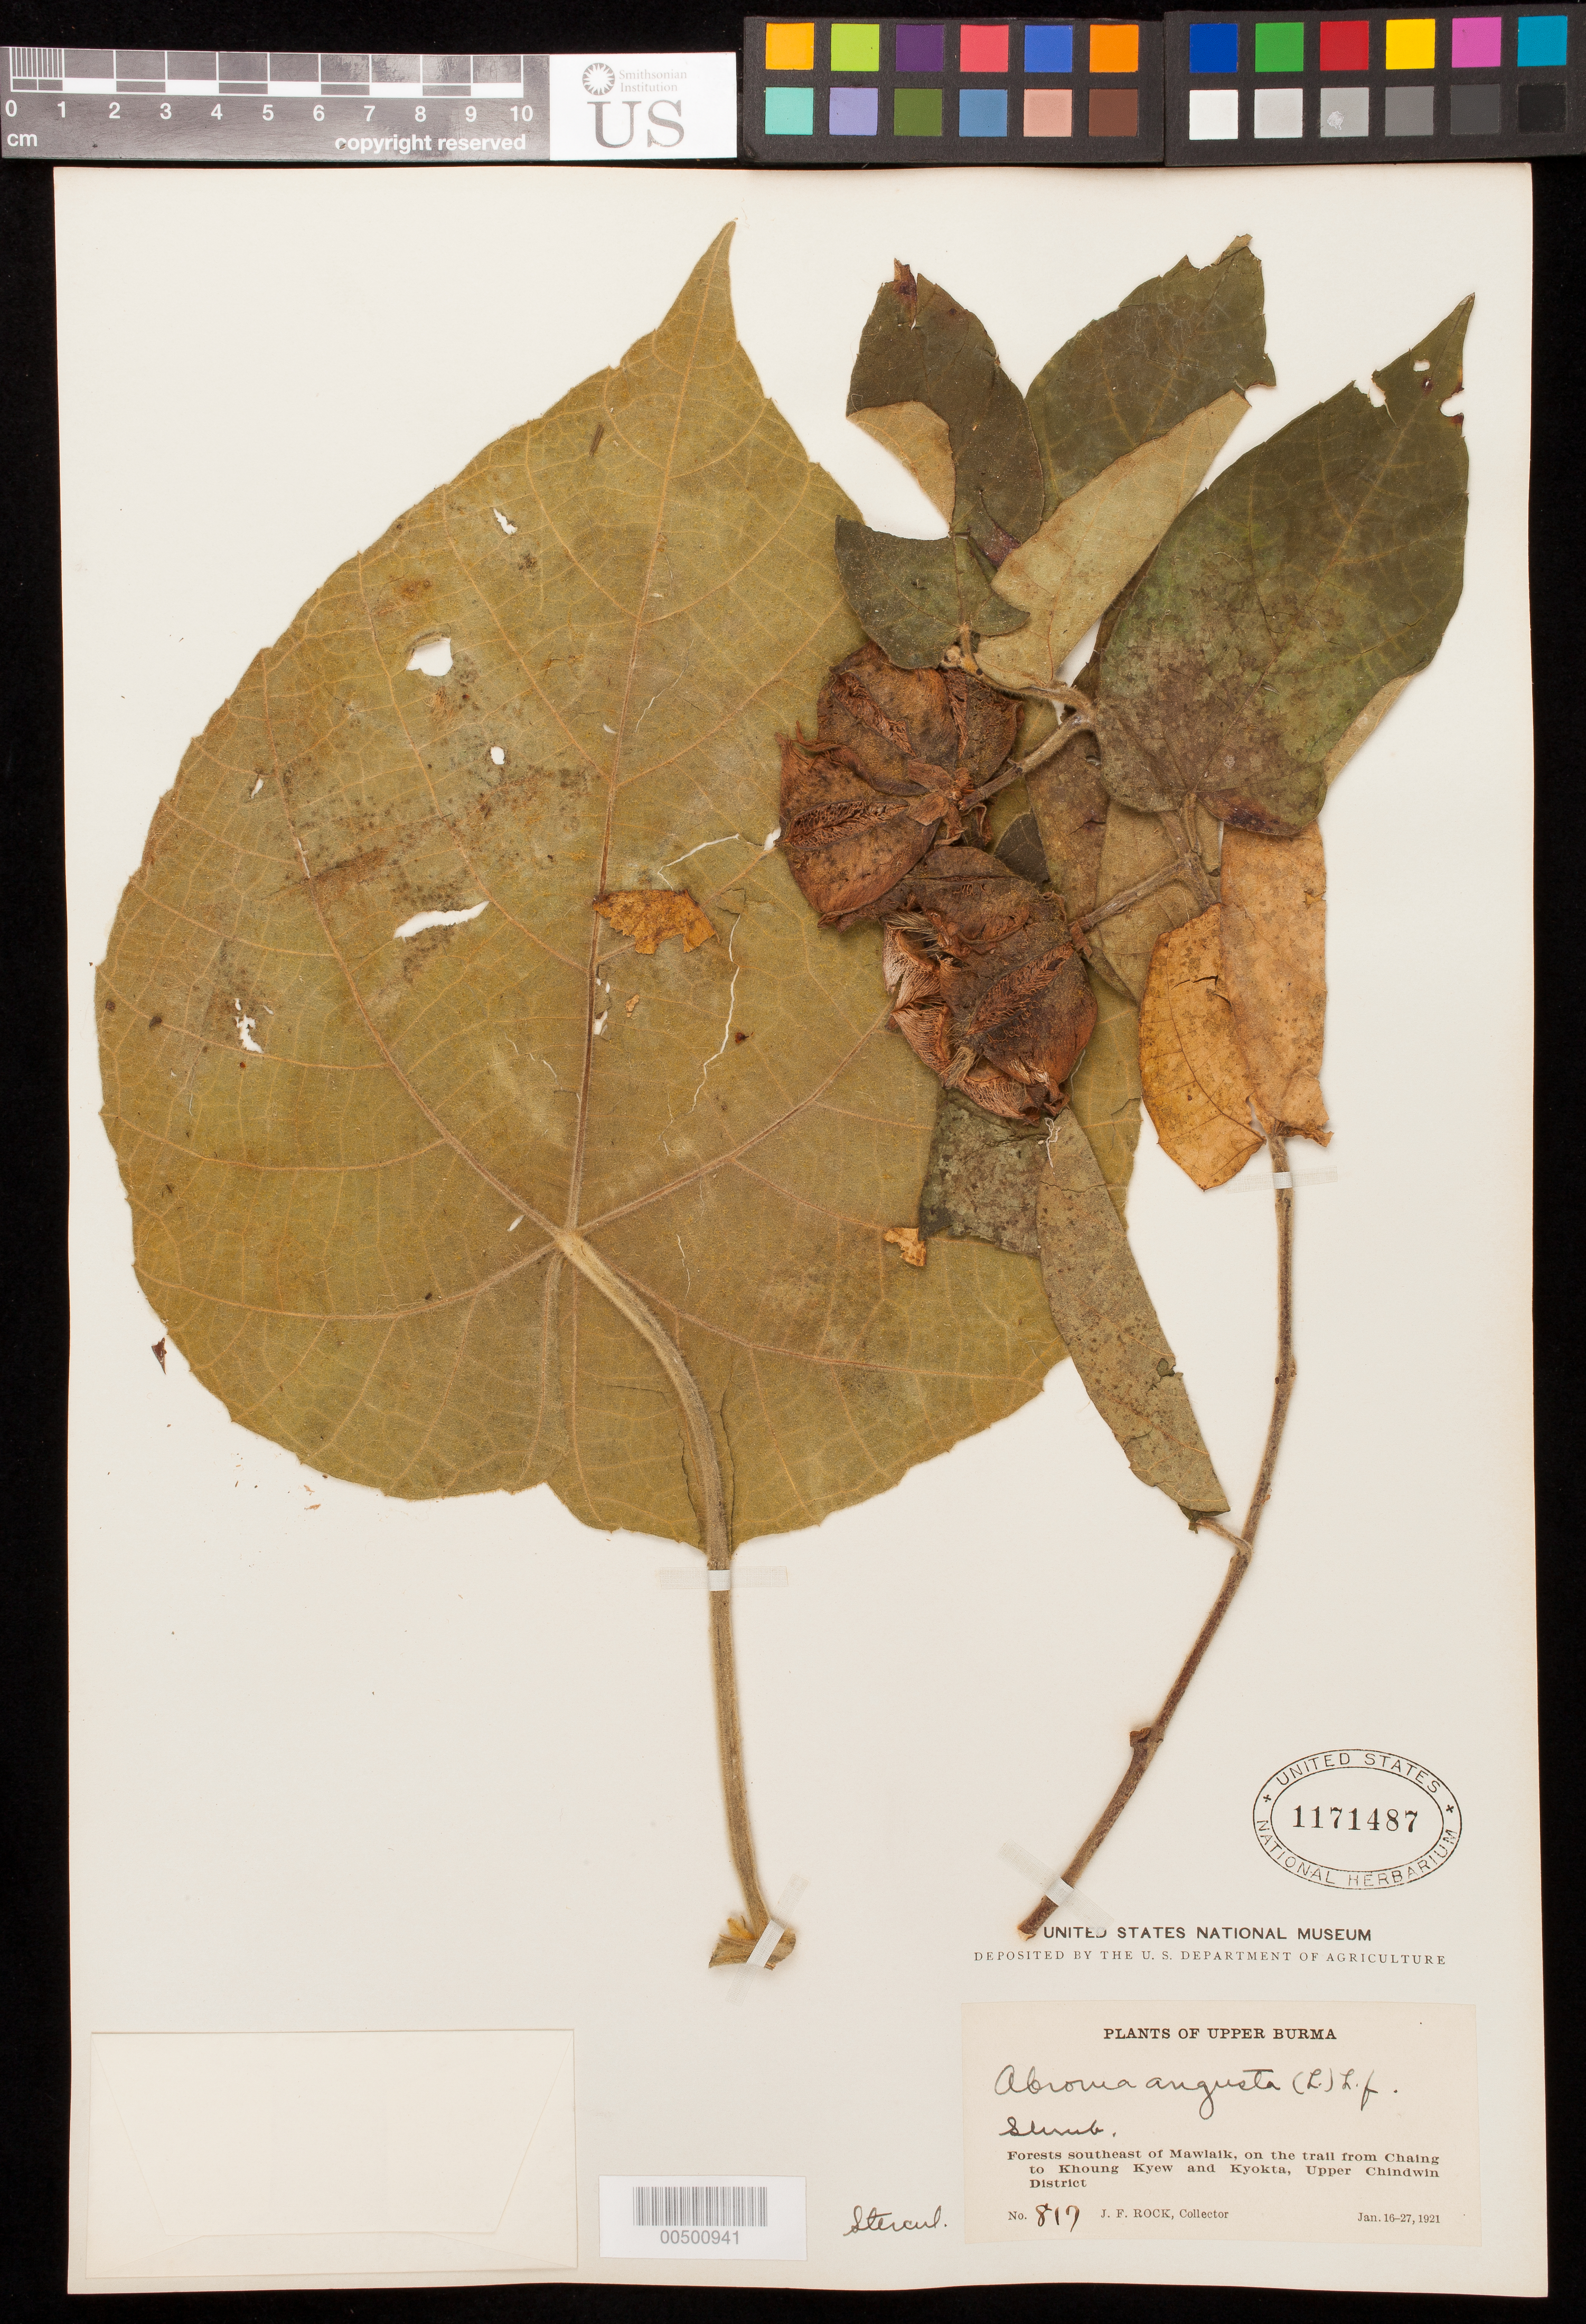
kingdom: Plantae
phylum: Tracheophyta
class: Magnoliopsida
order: Malvales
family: Malvaceae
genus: Abroma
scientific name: Abroma augusta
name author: (L.) L. f.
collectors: J. F. Rock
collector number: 817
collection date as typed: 16 Jan 1921 to 27 Jan 1921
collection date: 1921-01-16/1921-01-27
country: Myanmar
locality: SE of Mawlaik, on trail from Chaing to Khoung Kyew and Ktokta, Upper Chindwin dist.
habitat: forests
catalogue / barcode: US 1171487